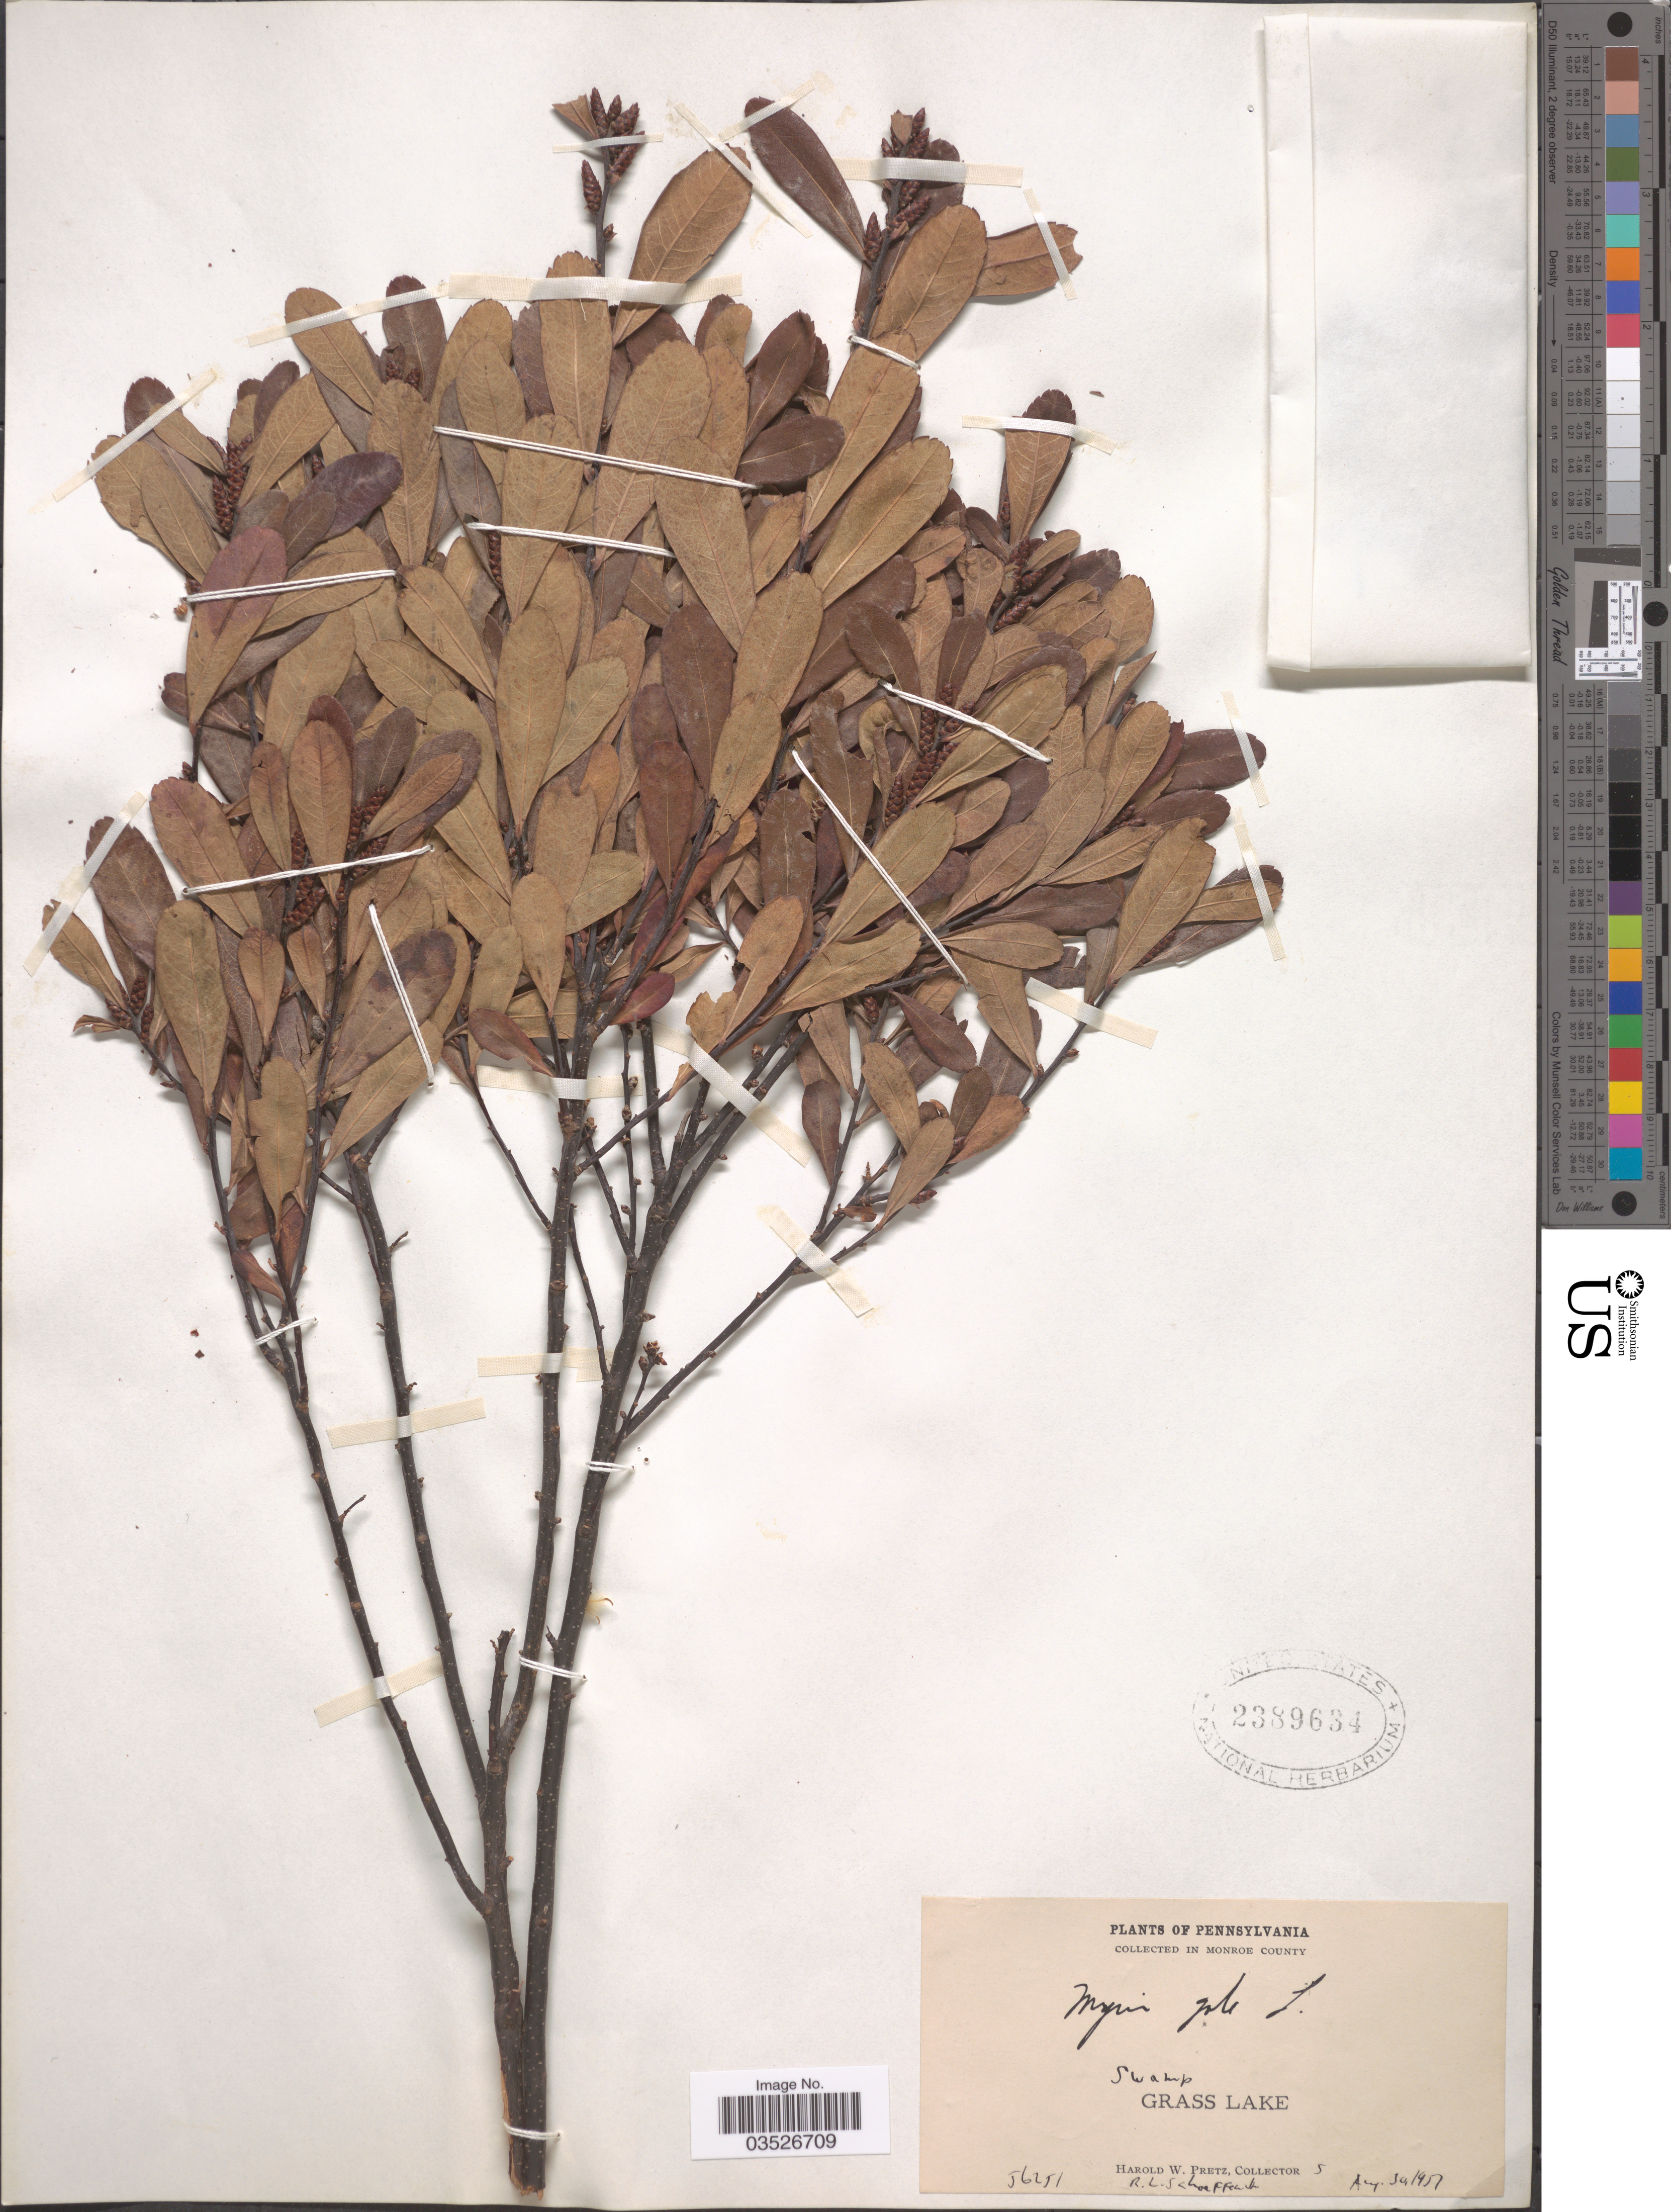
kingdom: Plantae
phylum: Tracheophyta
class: Magnoliopsida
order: Fagales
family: Myricaceae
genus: Myrica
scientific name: Myrica gale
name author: L.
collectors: H. W. Pretz & R. L. Schaeffer Jr.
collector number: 56251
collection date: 1951-08-30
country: United States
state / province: Pennsylvania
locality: Monroe County. Swamp, Grass Lake.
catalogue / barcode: US 2389634